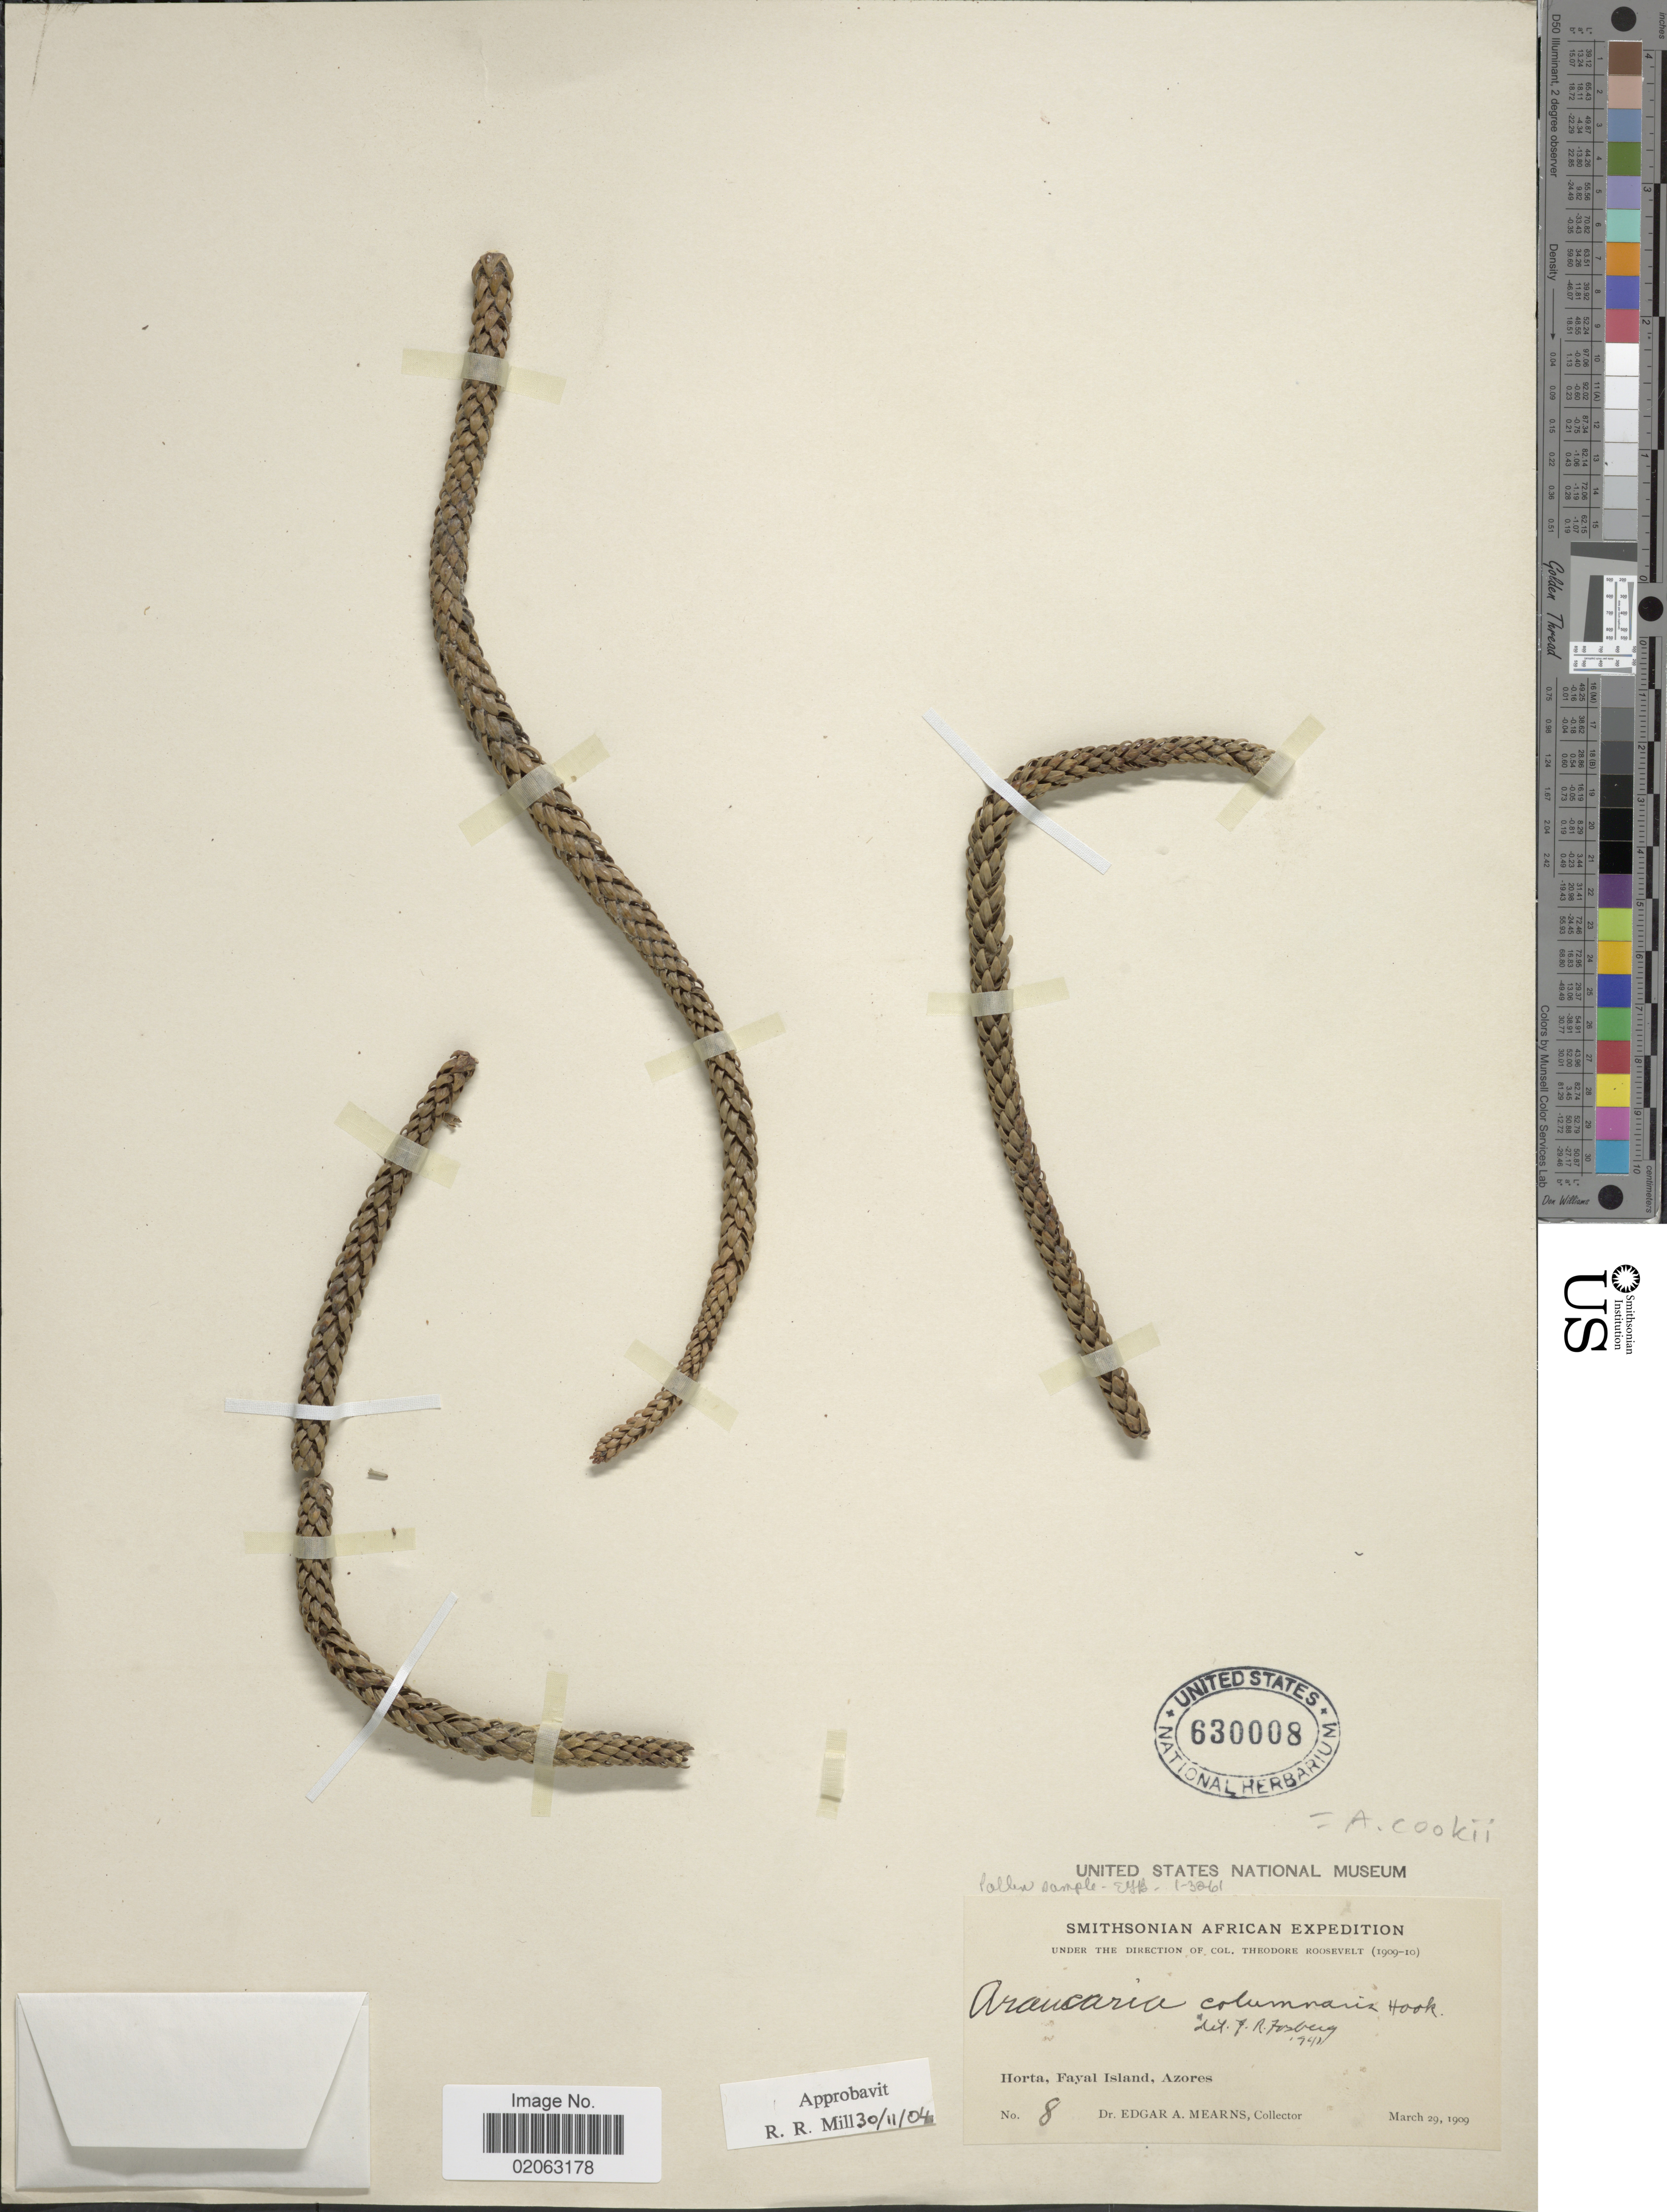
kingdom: Plantae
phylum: Tracheophyta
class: Pinopsida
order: Pinales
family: Araucariaceae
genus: Araucaria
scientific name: Araucaria cookii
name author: R. Br. ex Endl.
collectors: E. A. Mearns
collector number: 8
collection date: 1909-03-29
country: Portugal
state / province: Azores (Aut. Reg.)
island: Faial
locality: Horta, Fayal Island, Azores [unsure placement].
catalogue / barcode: US 630008